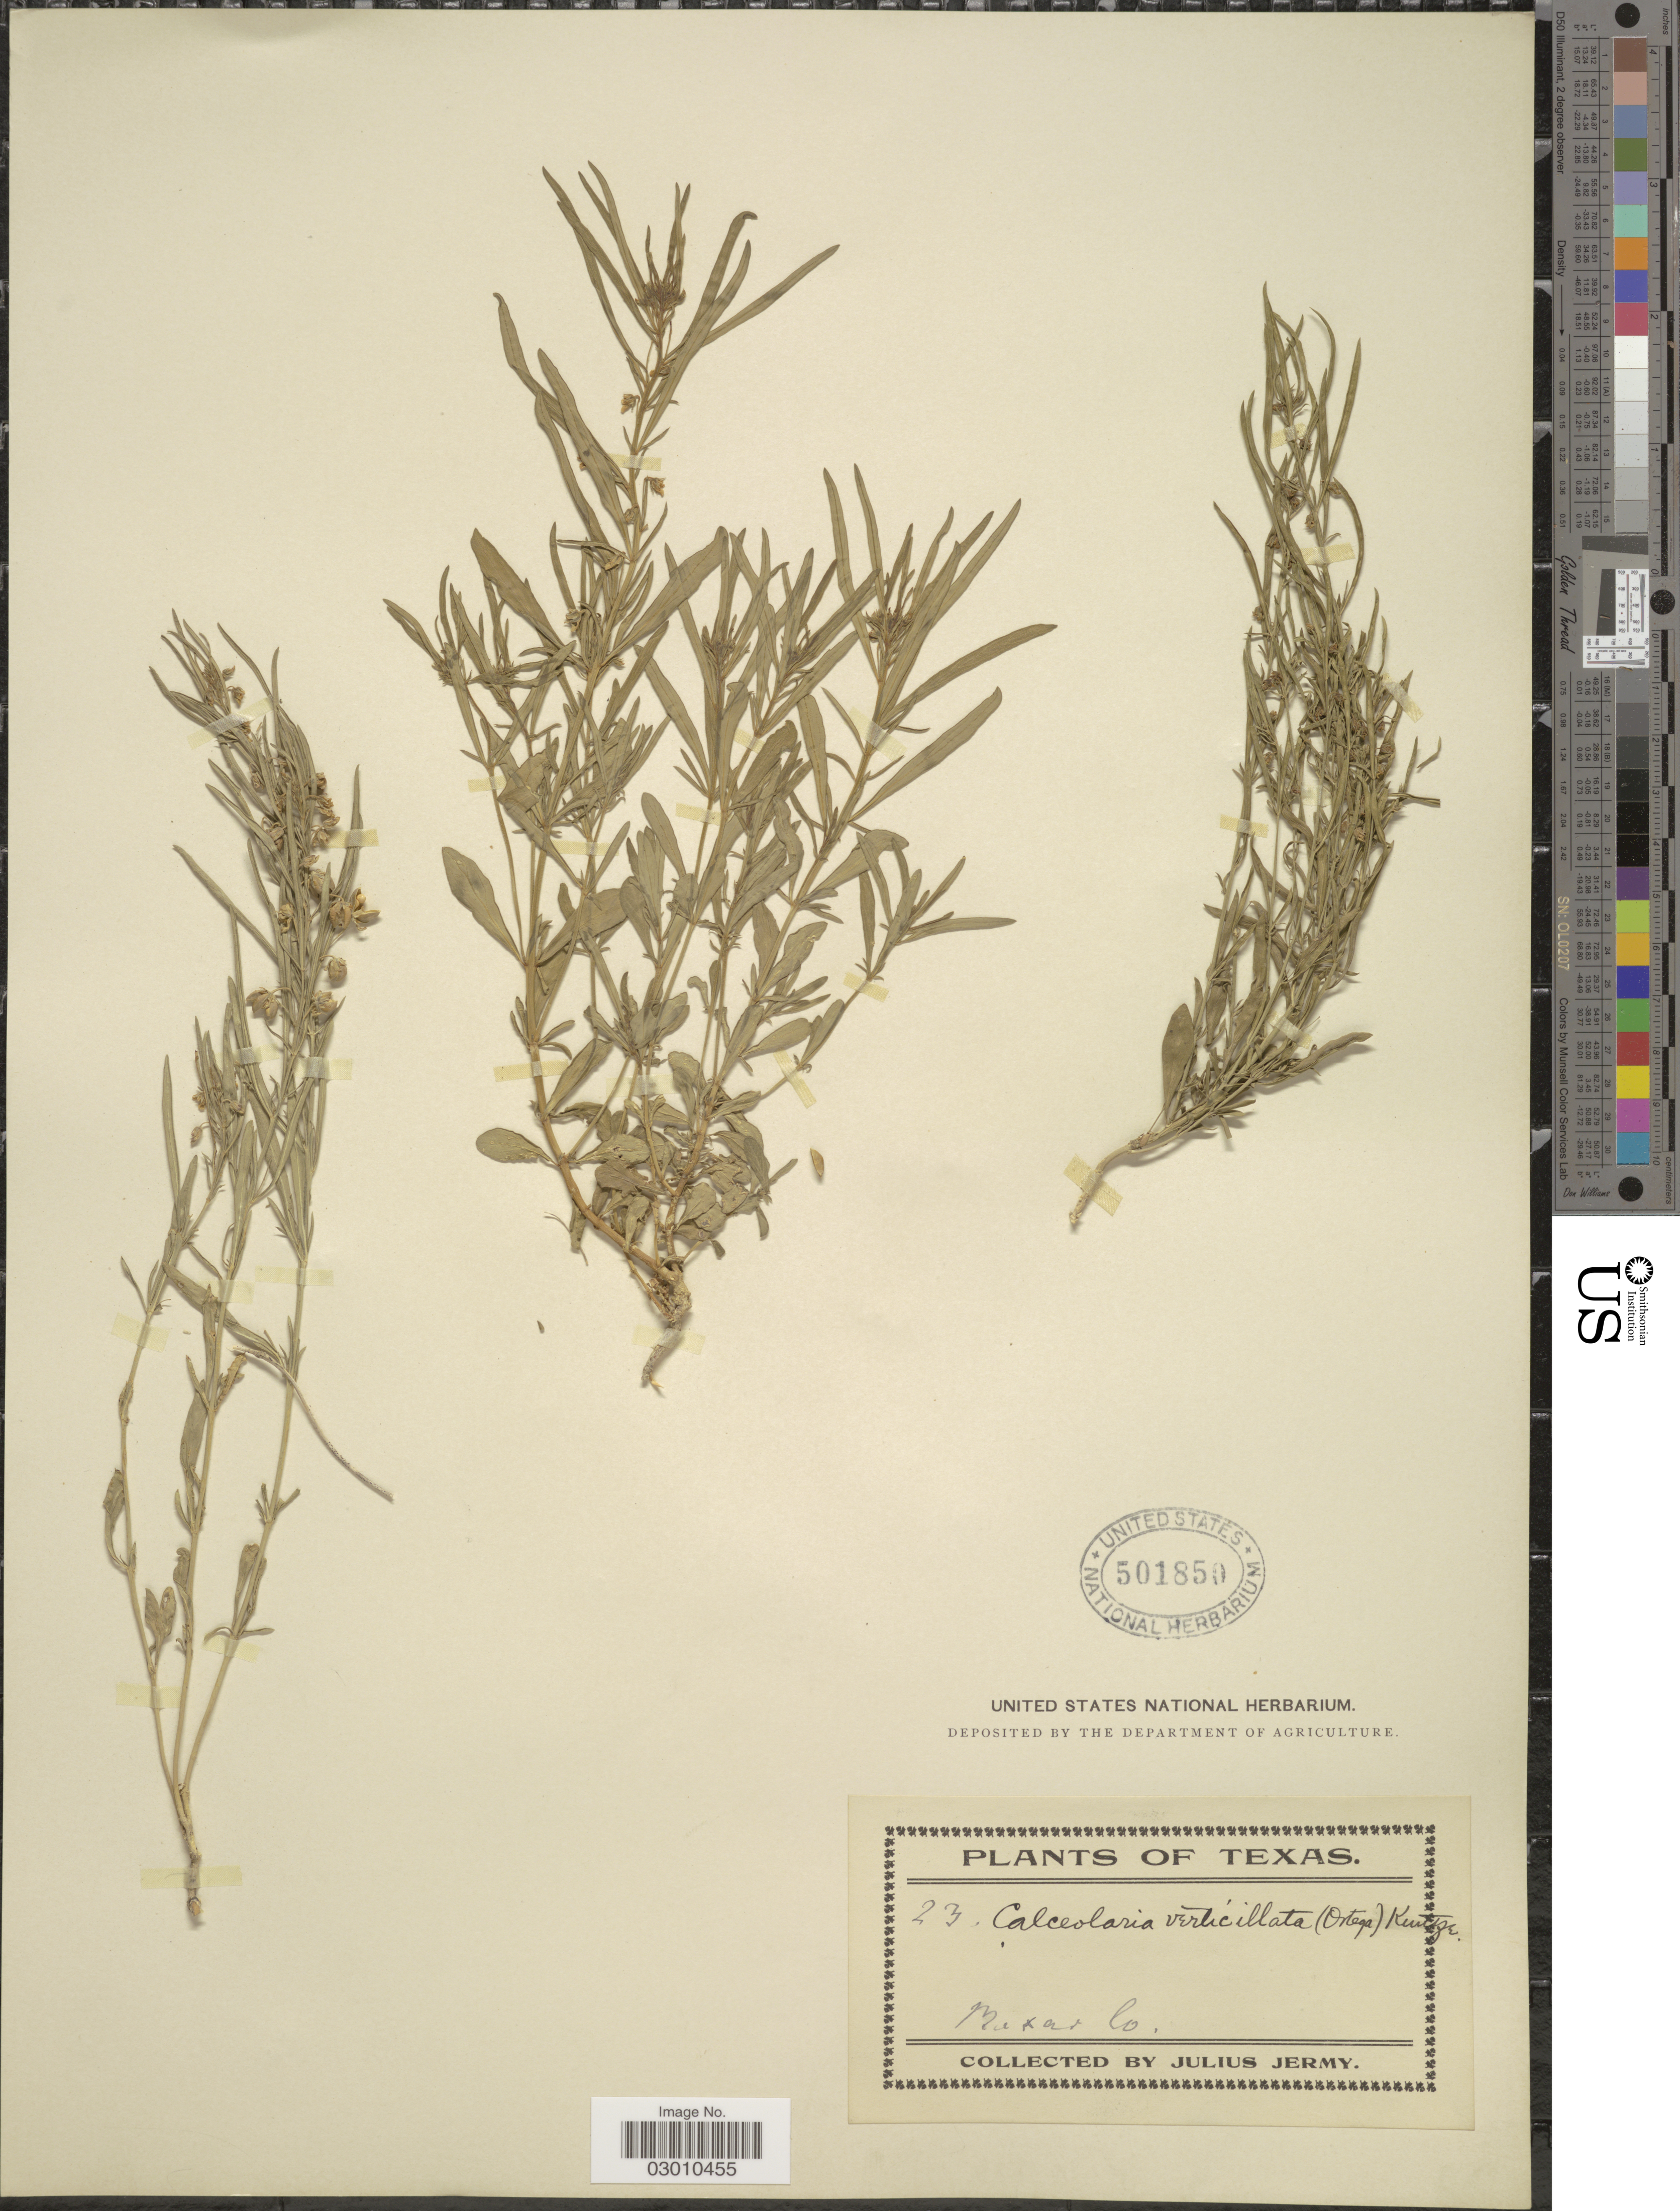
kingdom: Plantae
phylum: Tracheophyta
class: Magnoliopsida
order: Malpighiales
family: Violaceae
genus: Pombalia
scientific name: Pombalia verticillata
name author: (Ortega) Paula-Souza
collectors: J. Jermy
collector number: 23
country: United States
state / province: Texas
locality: Bexar Co.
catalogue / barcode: US 501850